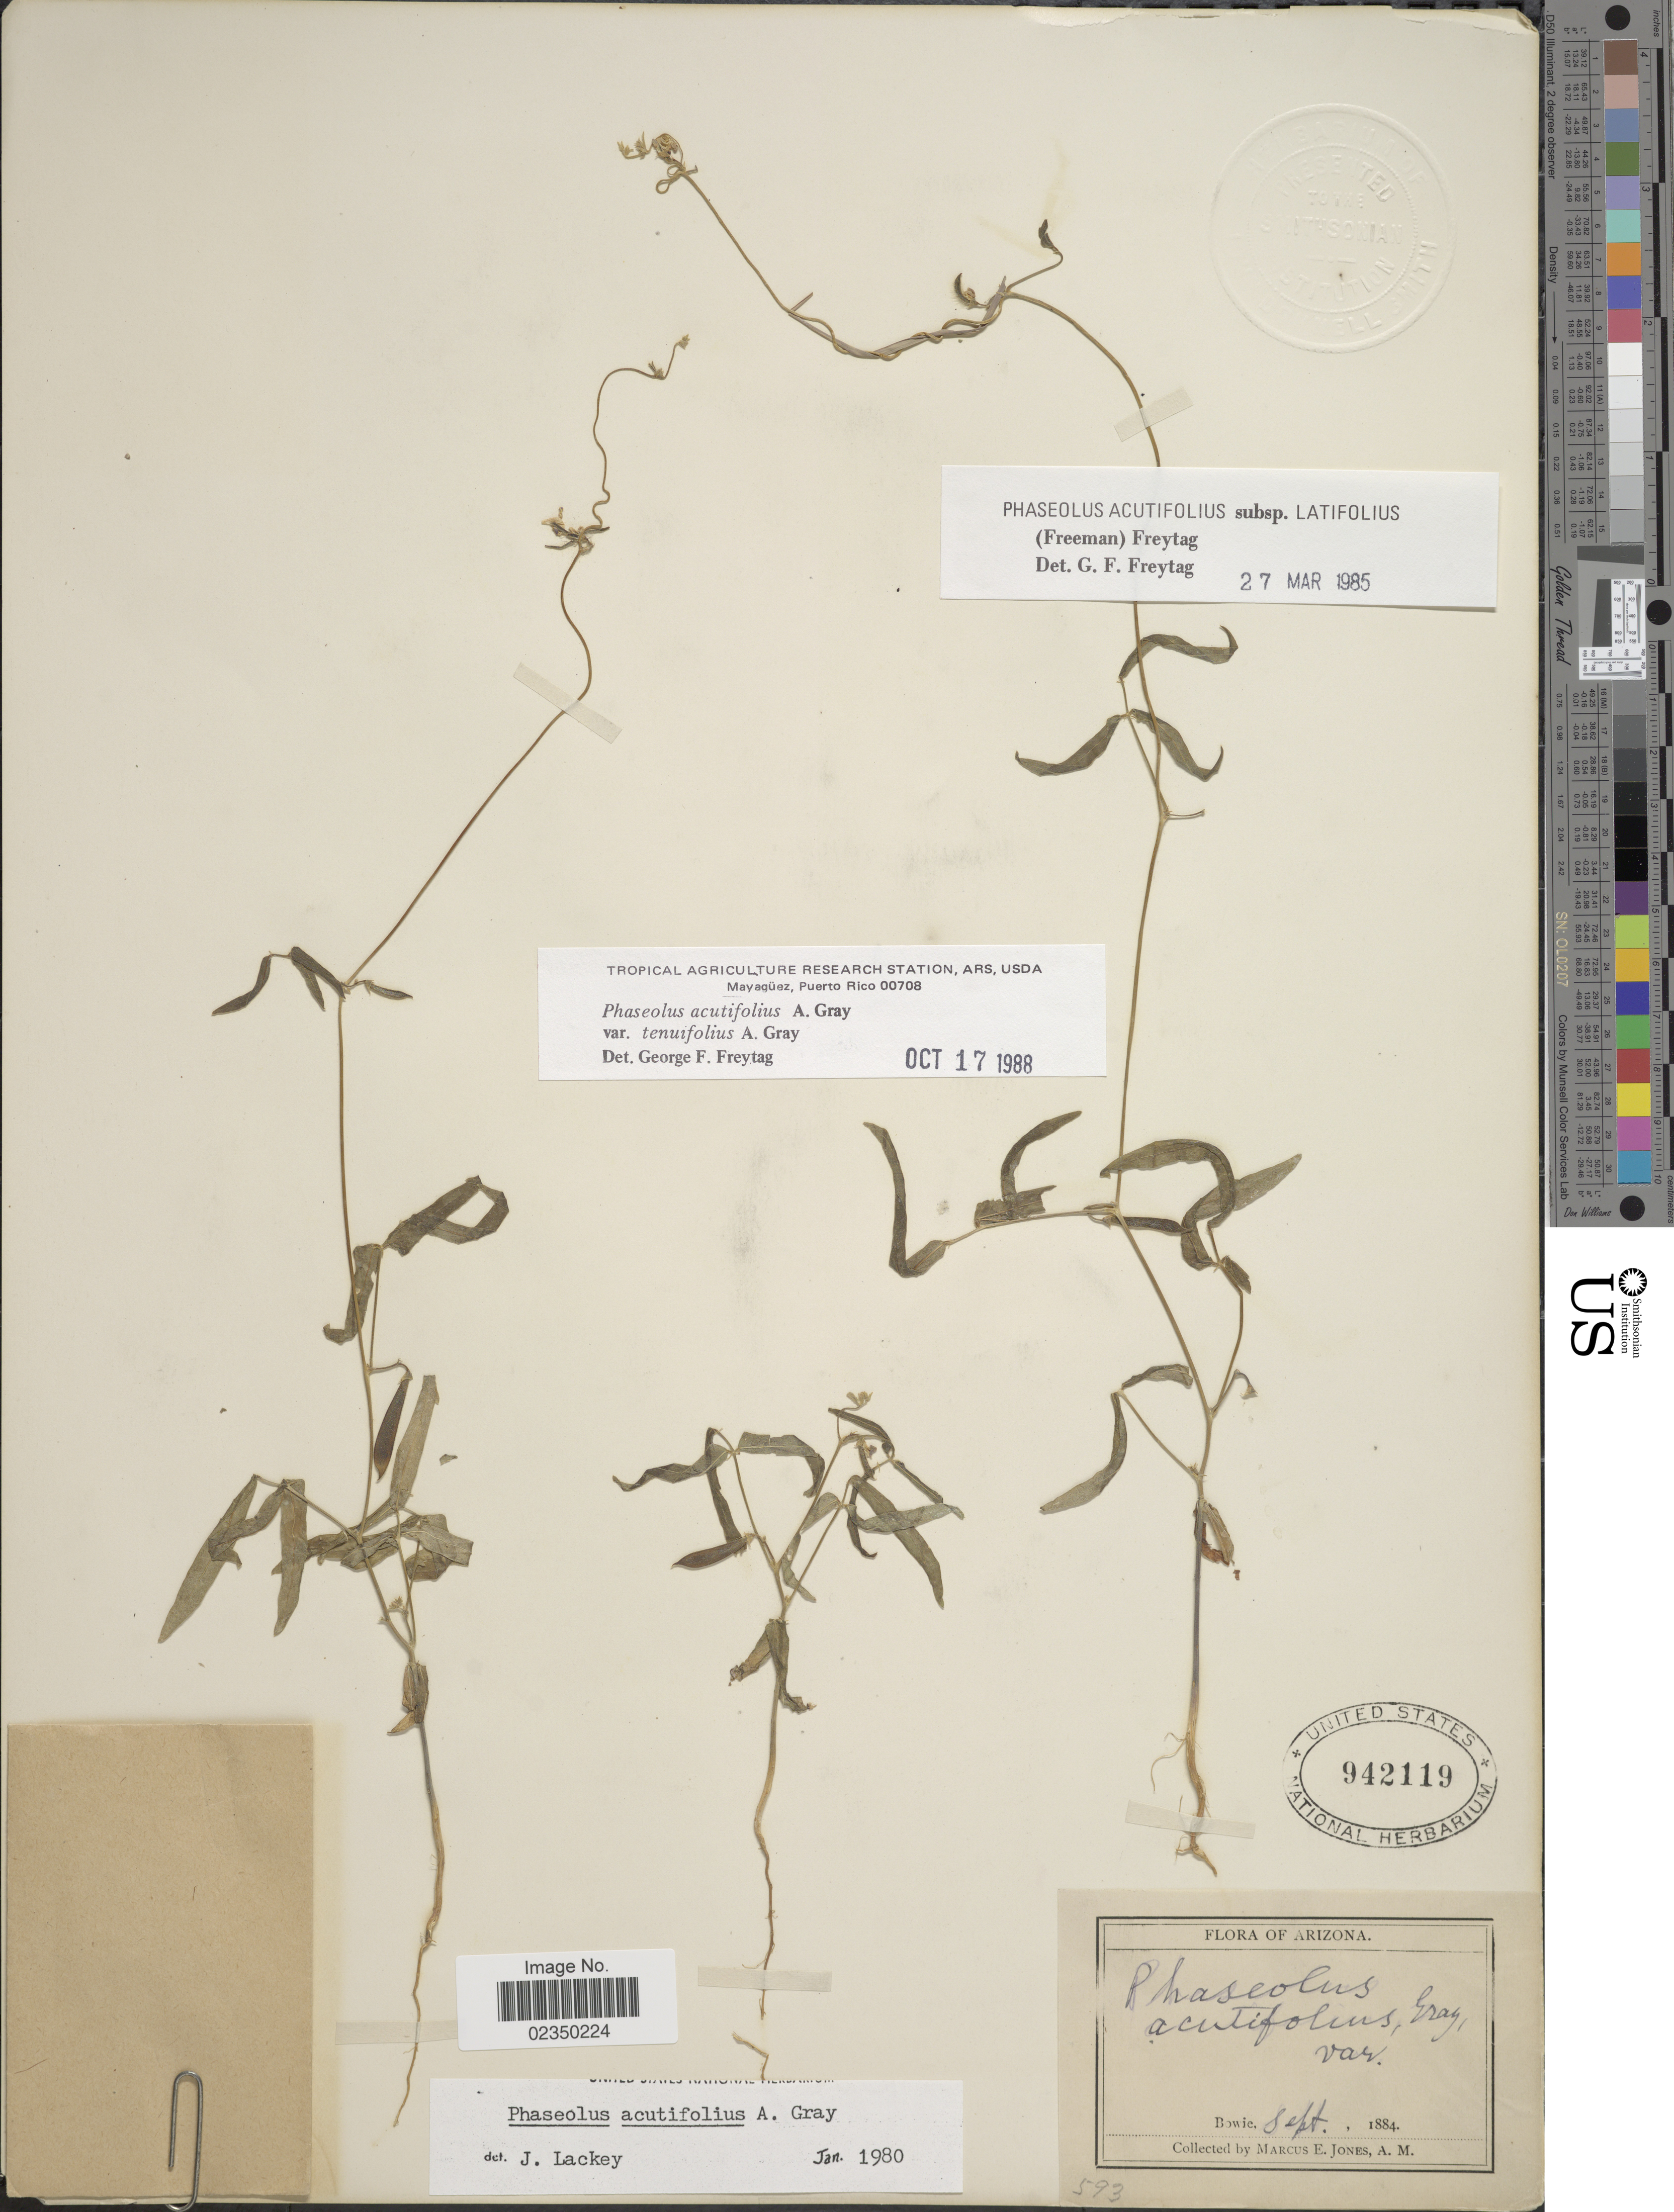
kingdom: Plantae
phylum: Tracheophyta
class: Magnoliopsida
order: Fabales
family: Fabaceae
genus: Phaseolus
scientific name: Phaseolus acutifolius var. tenuifolius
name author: A. Gray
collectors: M. E. Jones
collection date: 1884-09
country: United States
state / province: Arizona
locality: Bowie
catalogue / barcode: US 942119